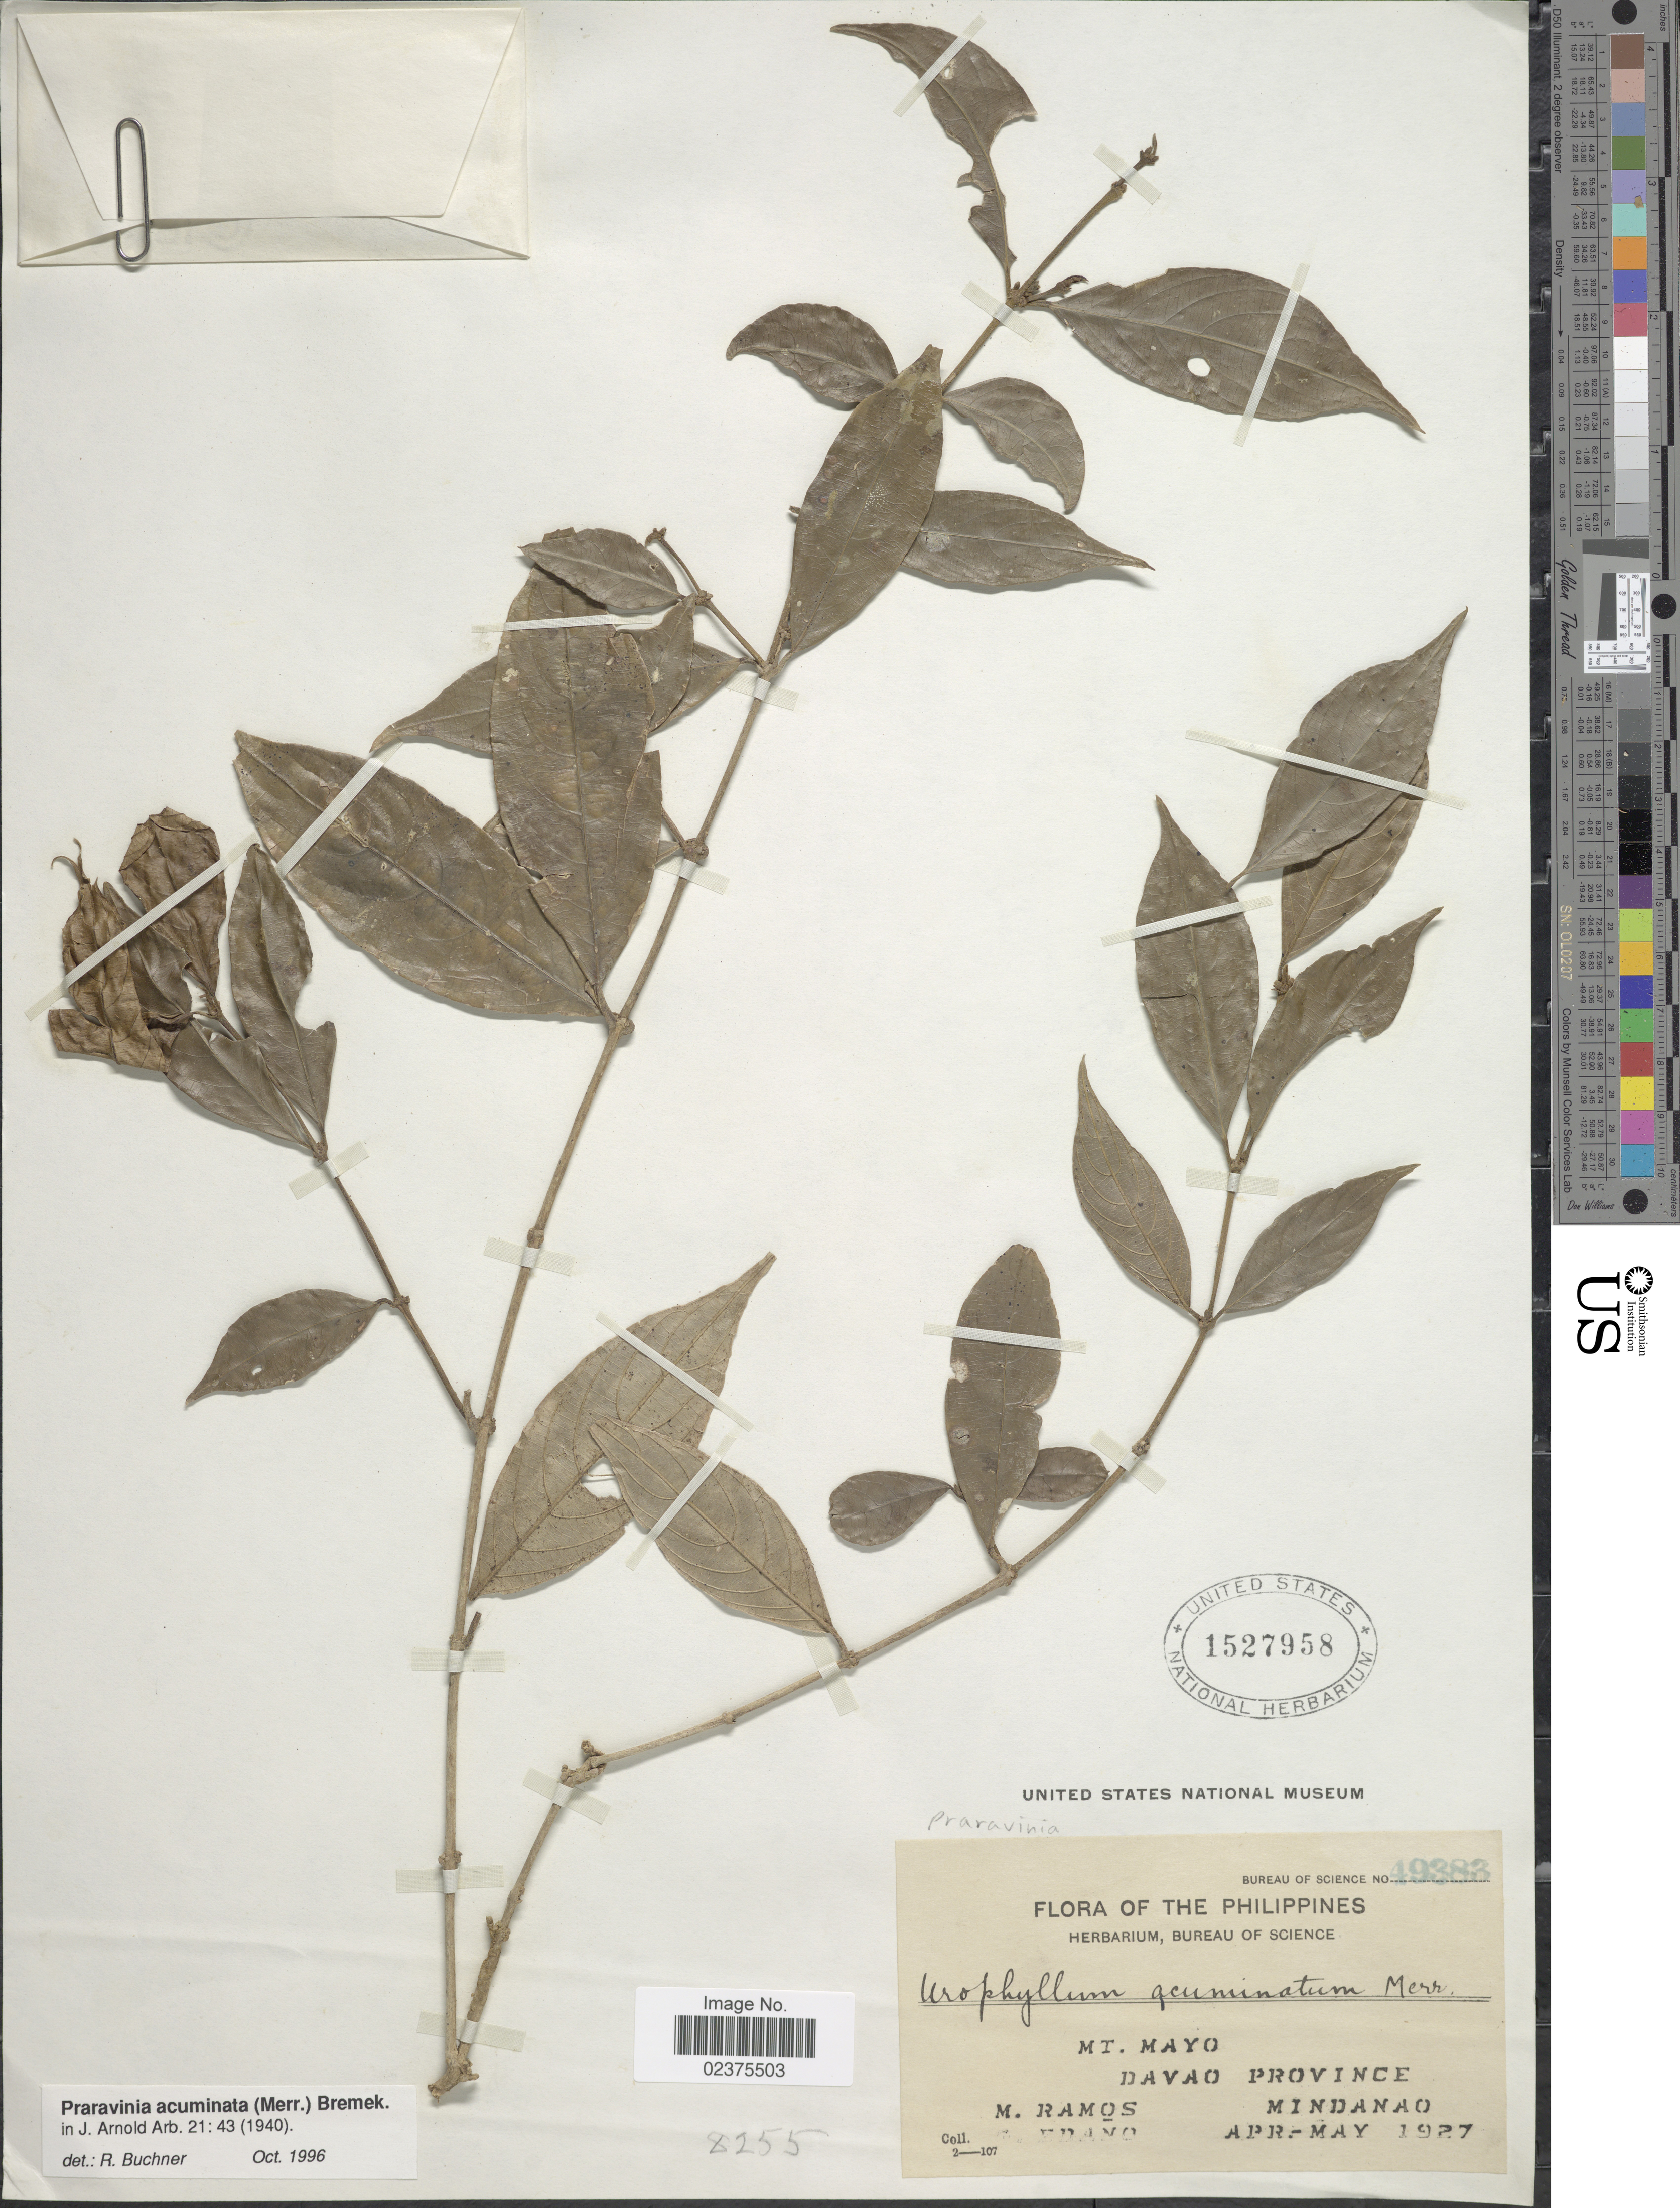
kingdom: Plantae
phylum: Tracheophyta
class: Magnoliopsida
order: Gentianales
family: Rubiaceae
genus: Praravinia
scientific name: Praravinia acuminata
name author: (Merr.) Bremek.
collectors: M. Ramos & G. Edaño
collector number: Bureau of Science 49383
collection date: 1927-04/1927-05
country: Philippines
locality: Mt. Mayo, Davao Province, Mindanao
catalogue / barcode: US 1527958